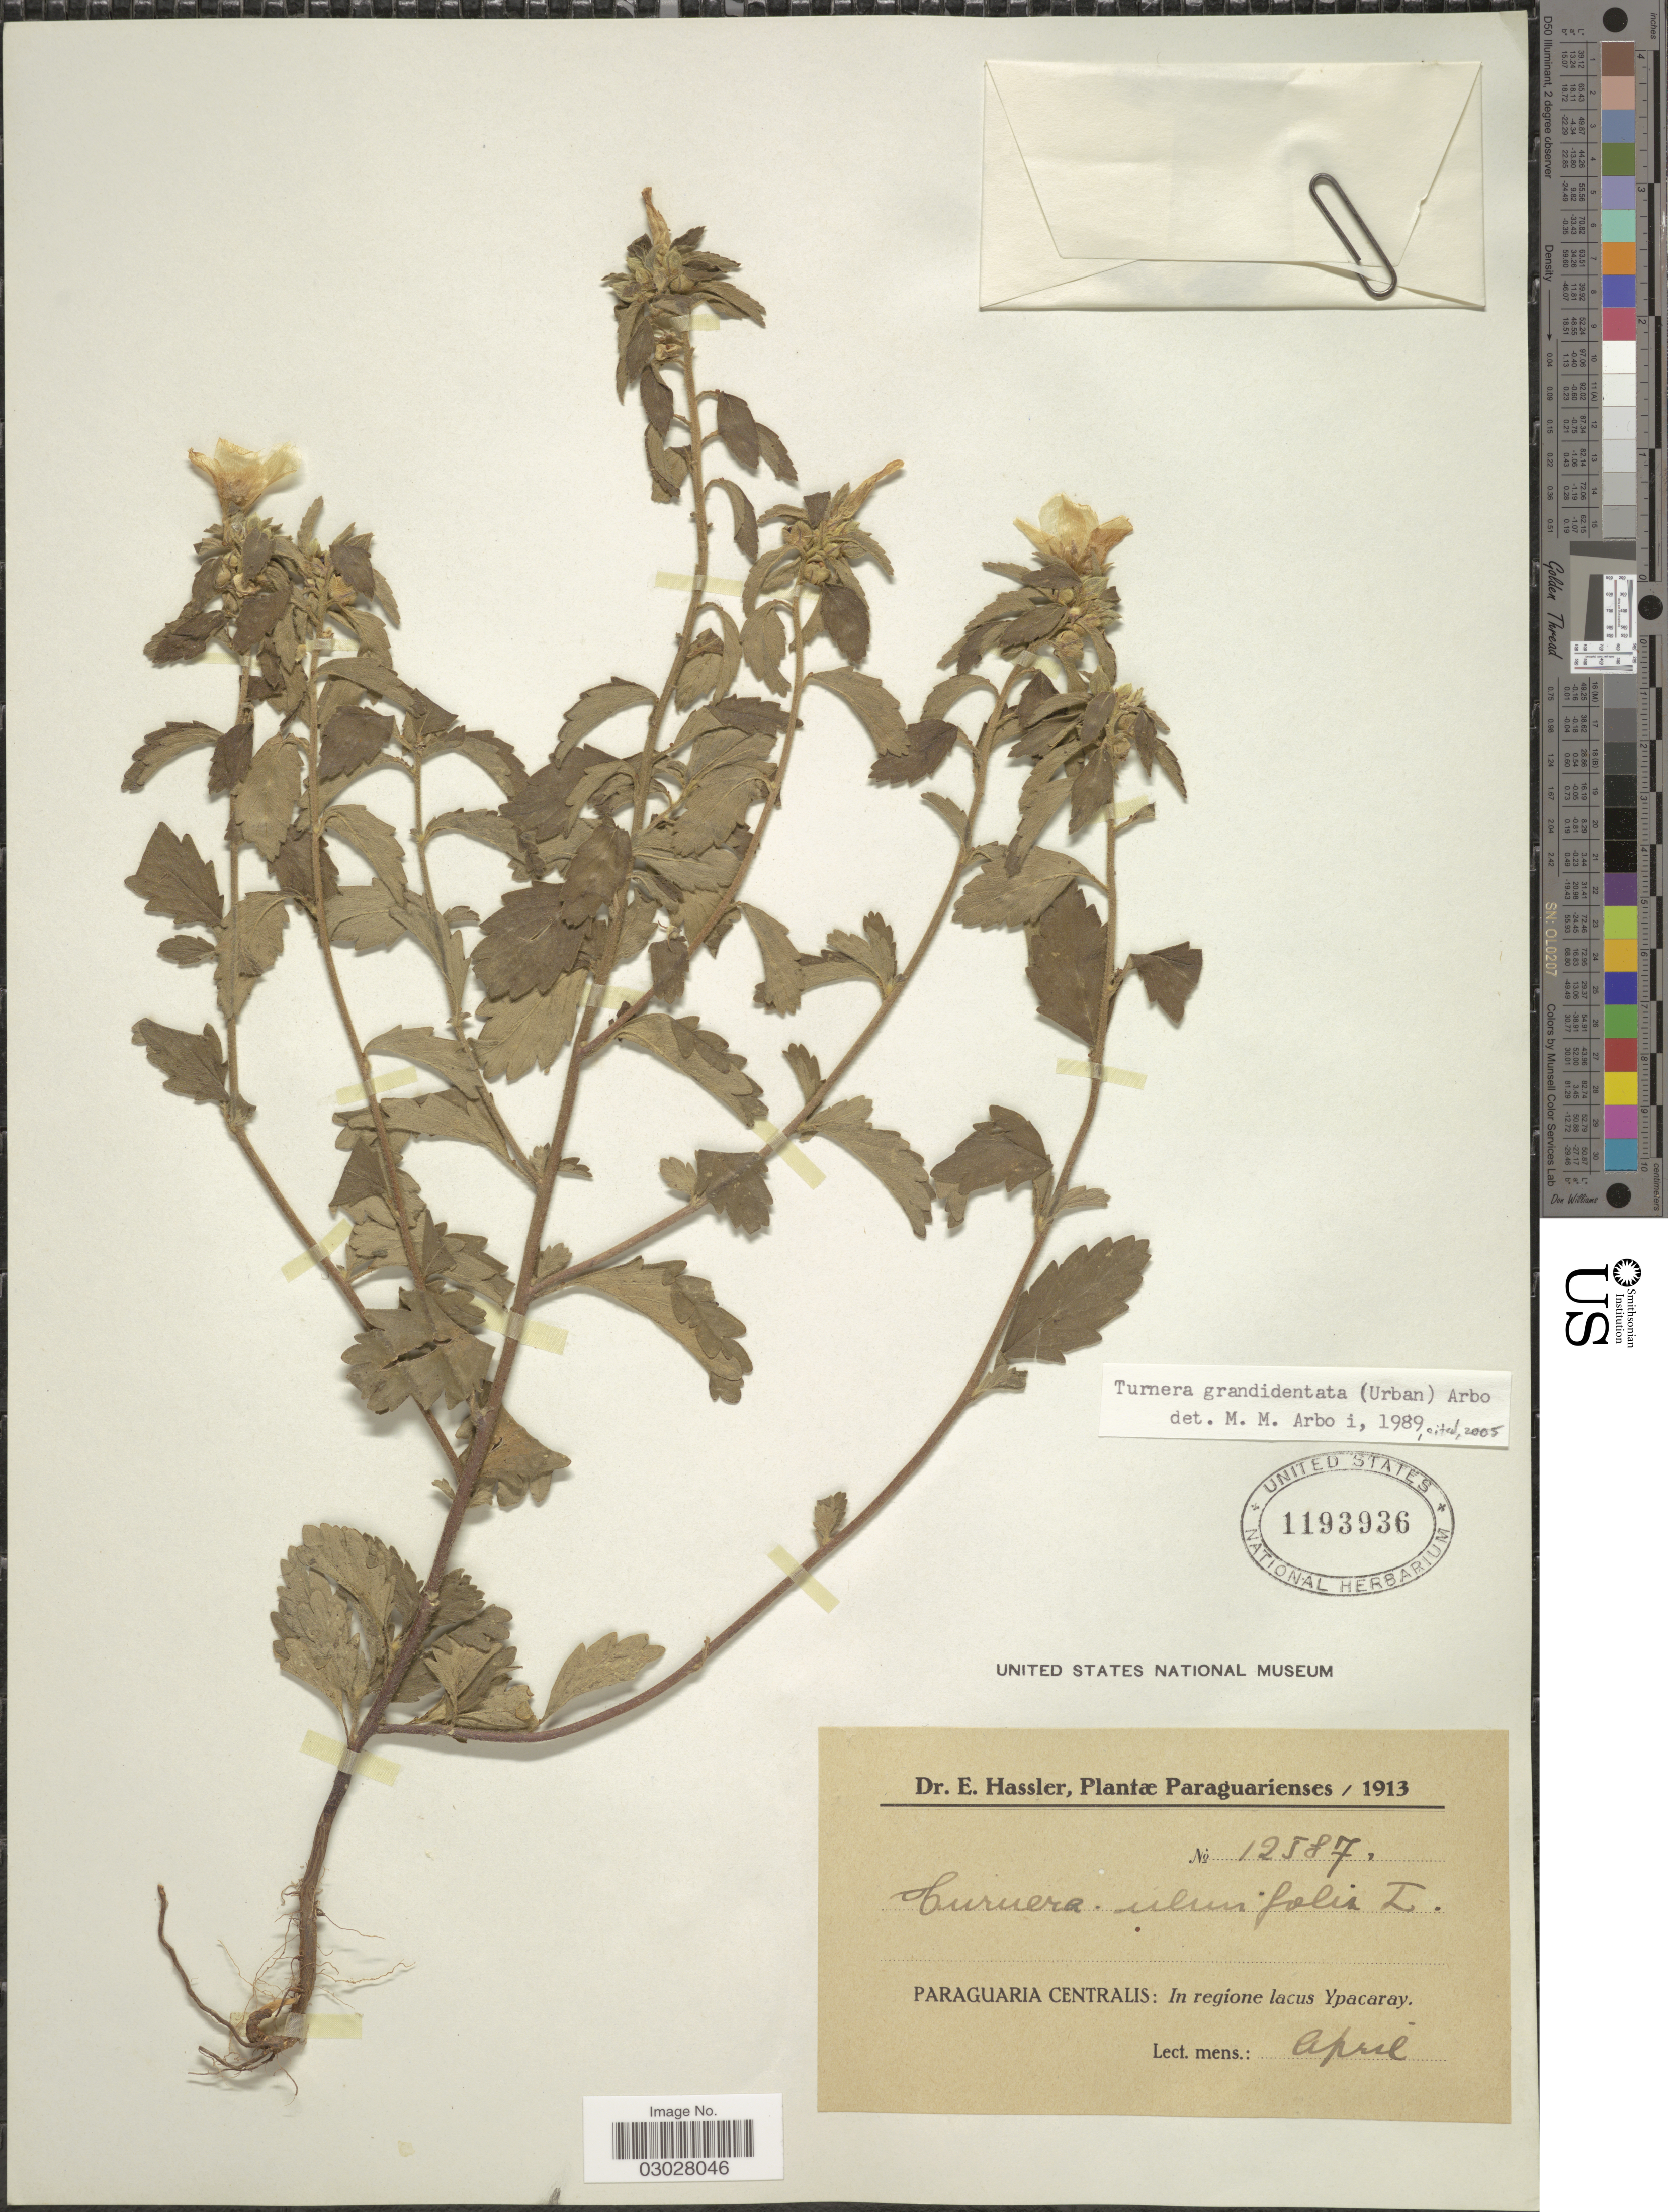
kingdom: Plantae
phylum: Tracheophyta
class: Magnoliopsida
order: Malpighiales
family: Turneraceae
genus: Turnera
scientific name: Turnera grandidentata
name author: (Urb.) Arbo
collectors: E. Hassler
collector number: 12587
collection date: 1913-04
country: Paraguay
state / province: Central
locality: Paraguaria Centralis: In regione lacus Ypacaray.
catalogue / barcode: US 1193936